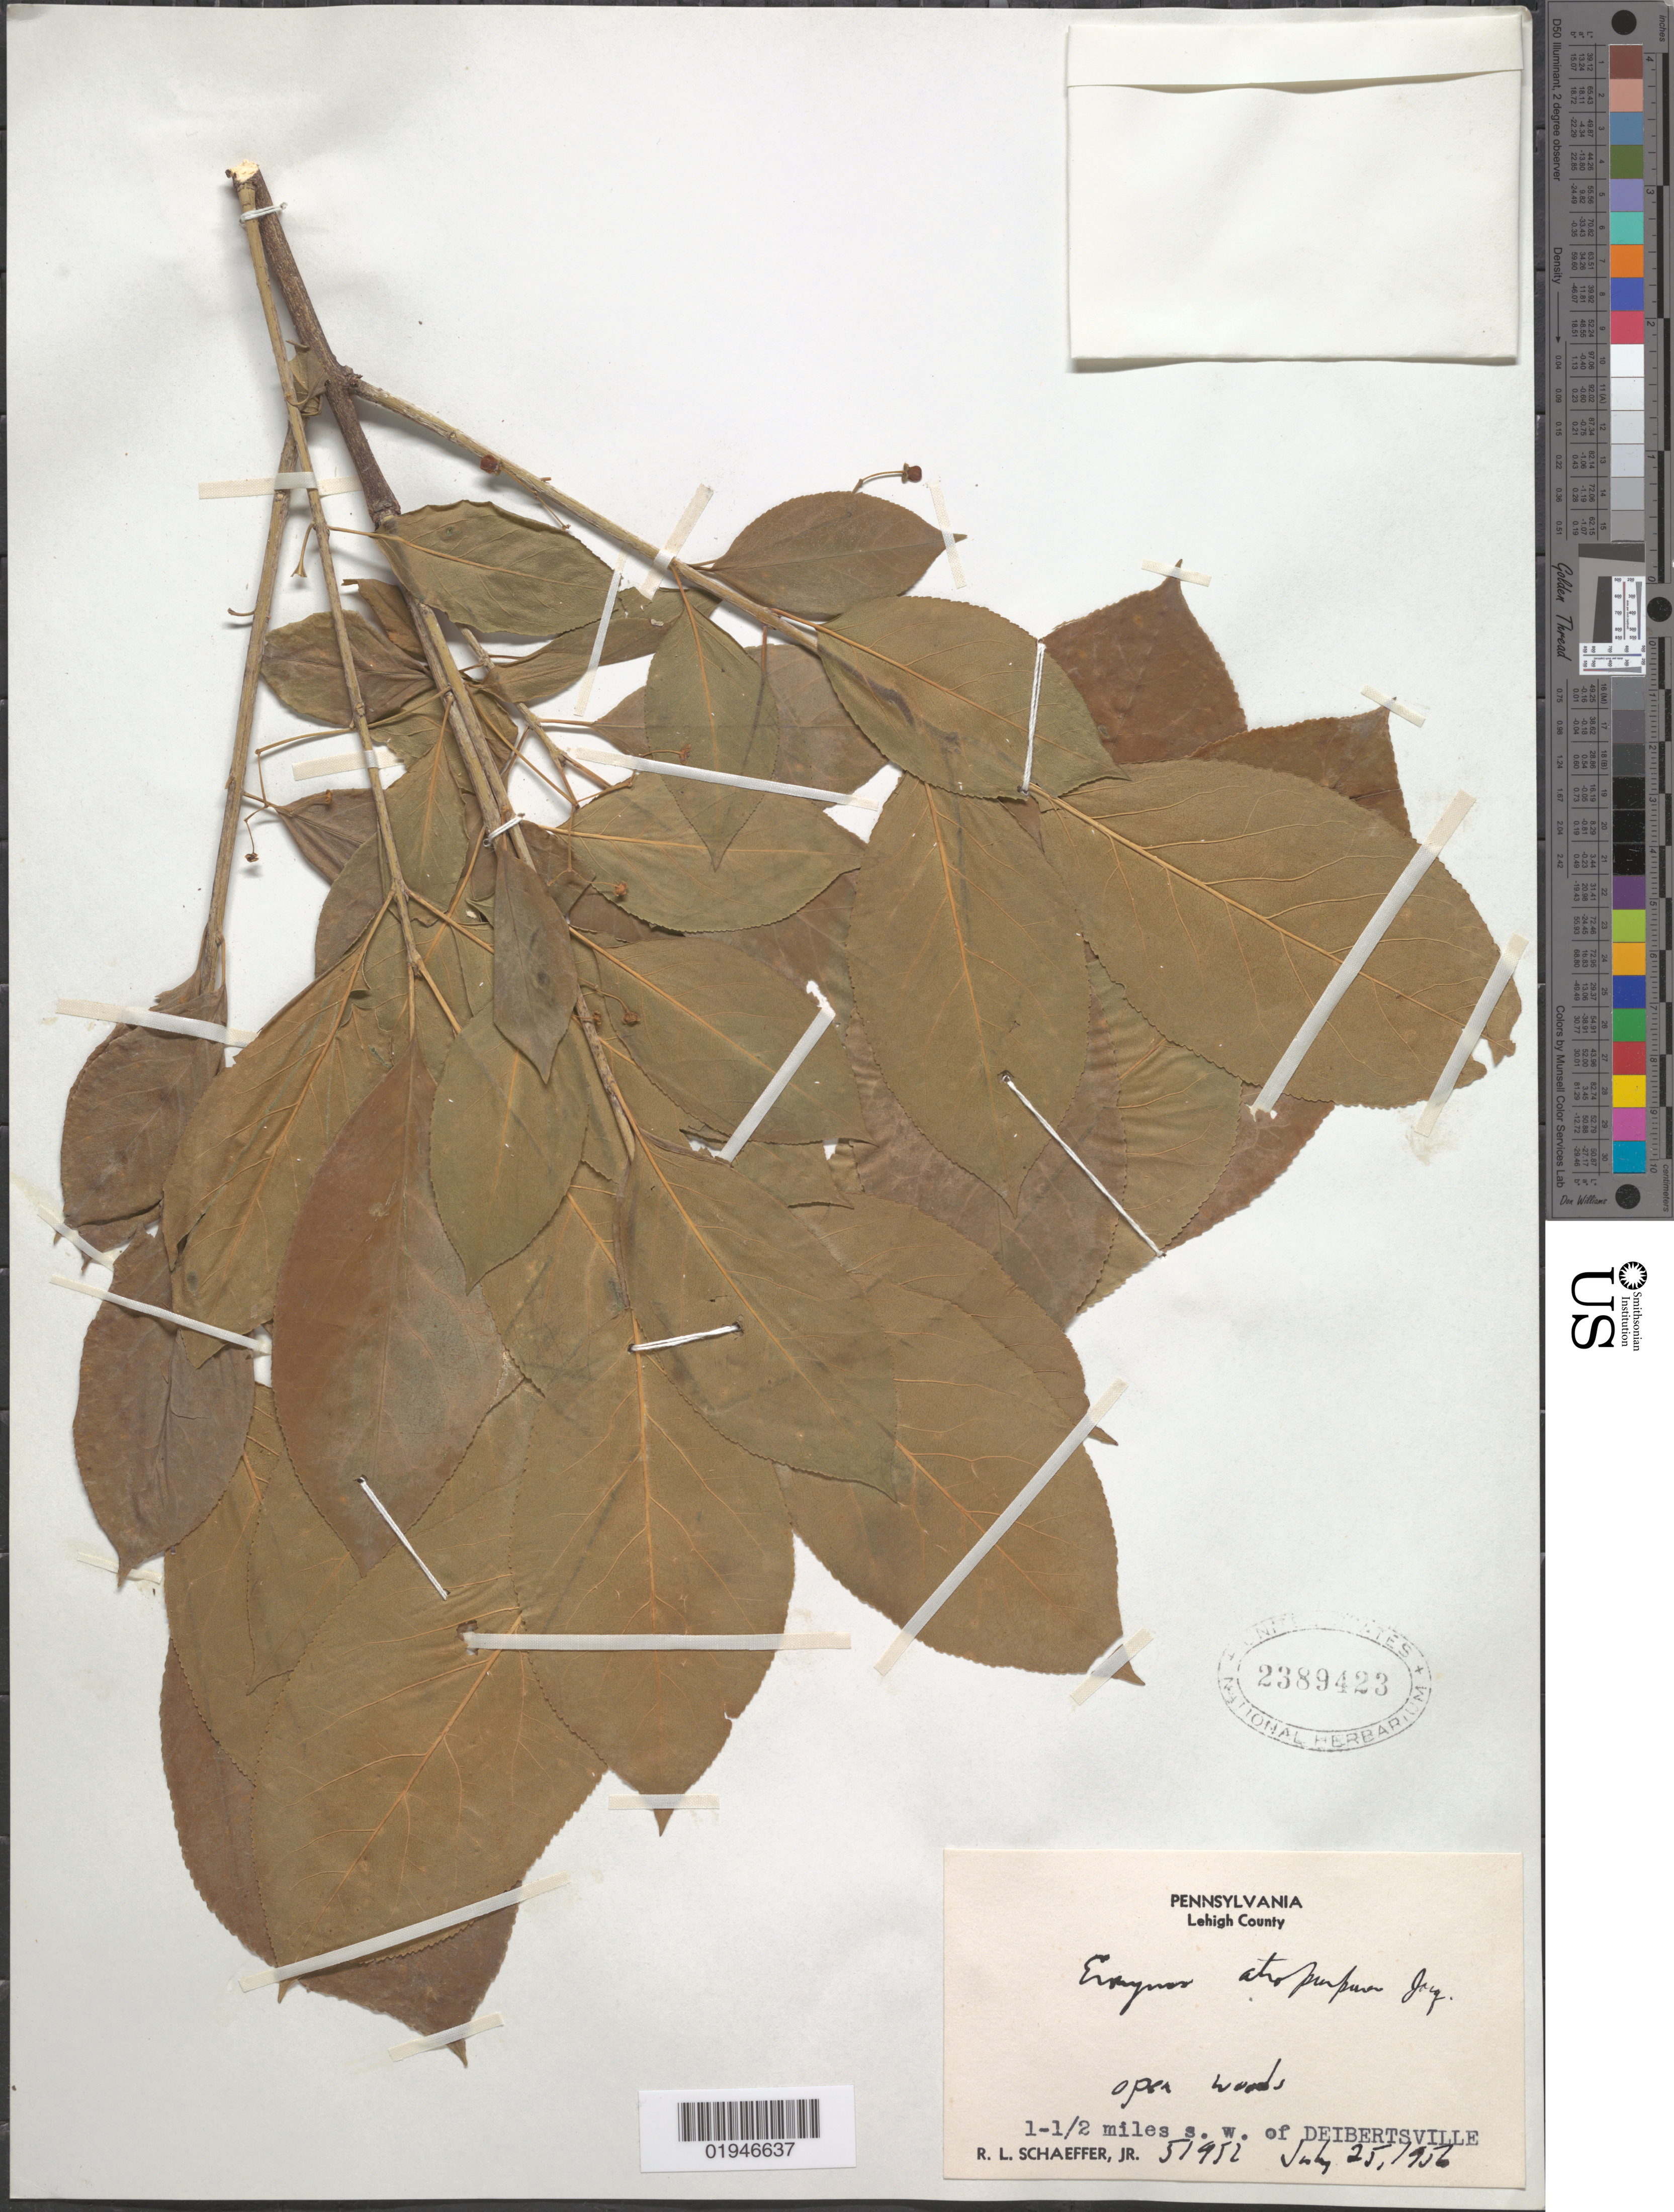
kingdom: Plantae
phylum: Tracheophyta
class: Magnoliopsida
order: Celastrales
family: Celastraceae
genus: Euonymus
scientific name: Euonymus atropurpureus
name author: Jacq.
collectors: R. L. Schaeffer Jr.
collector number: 51952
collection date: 1956-07-25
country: United States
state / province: Pennsylvania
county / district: Lehigh County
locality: Deibertsville, 1-1.5 miles SW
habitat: Open woods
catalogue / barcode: US 2389423